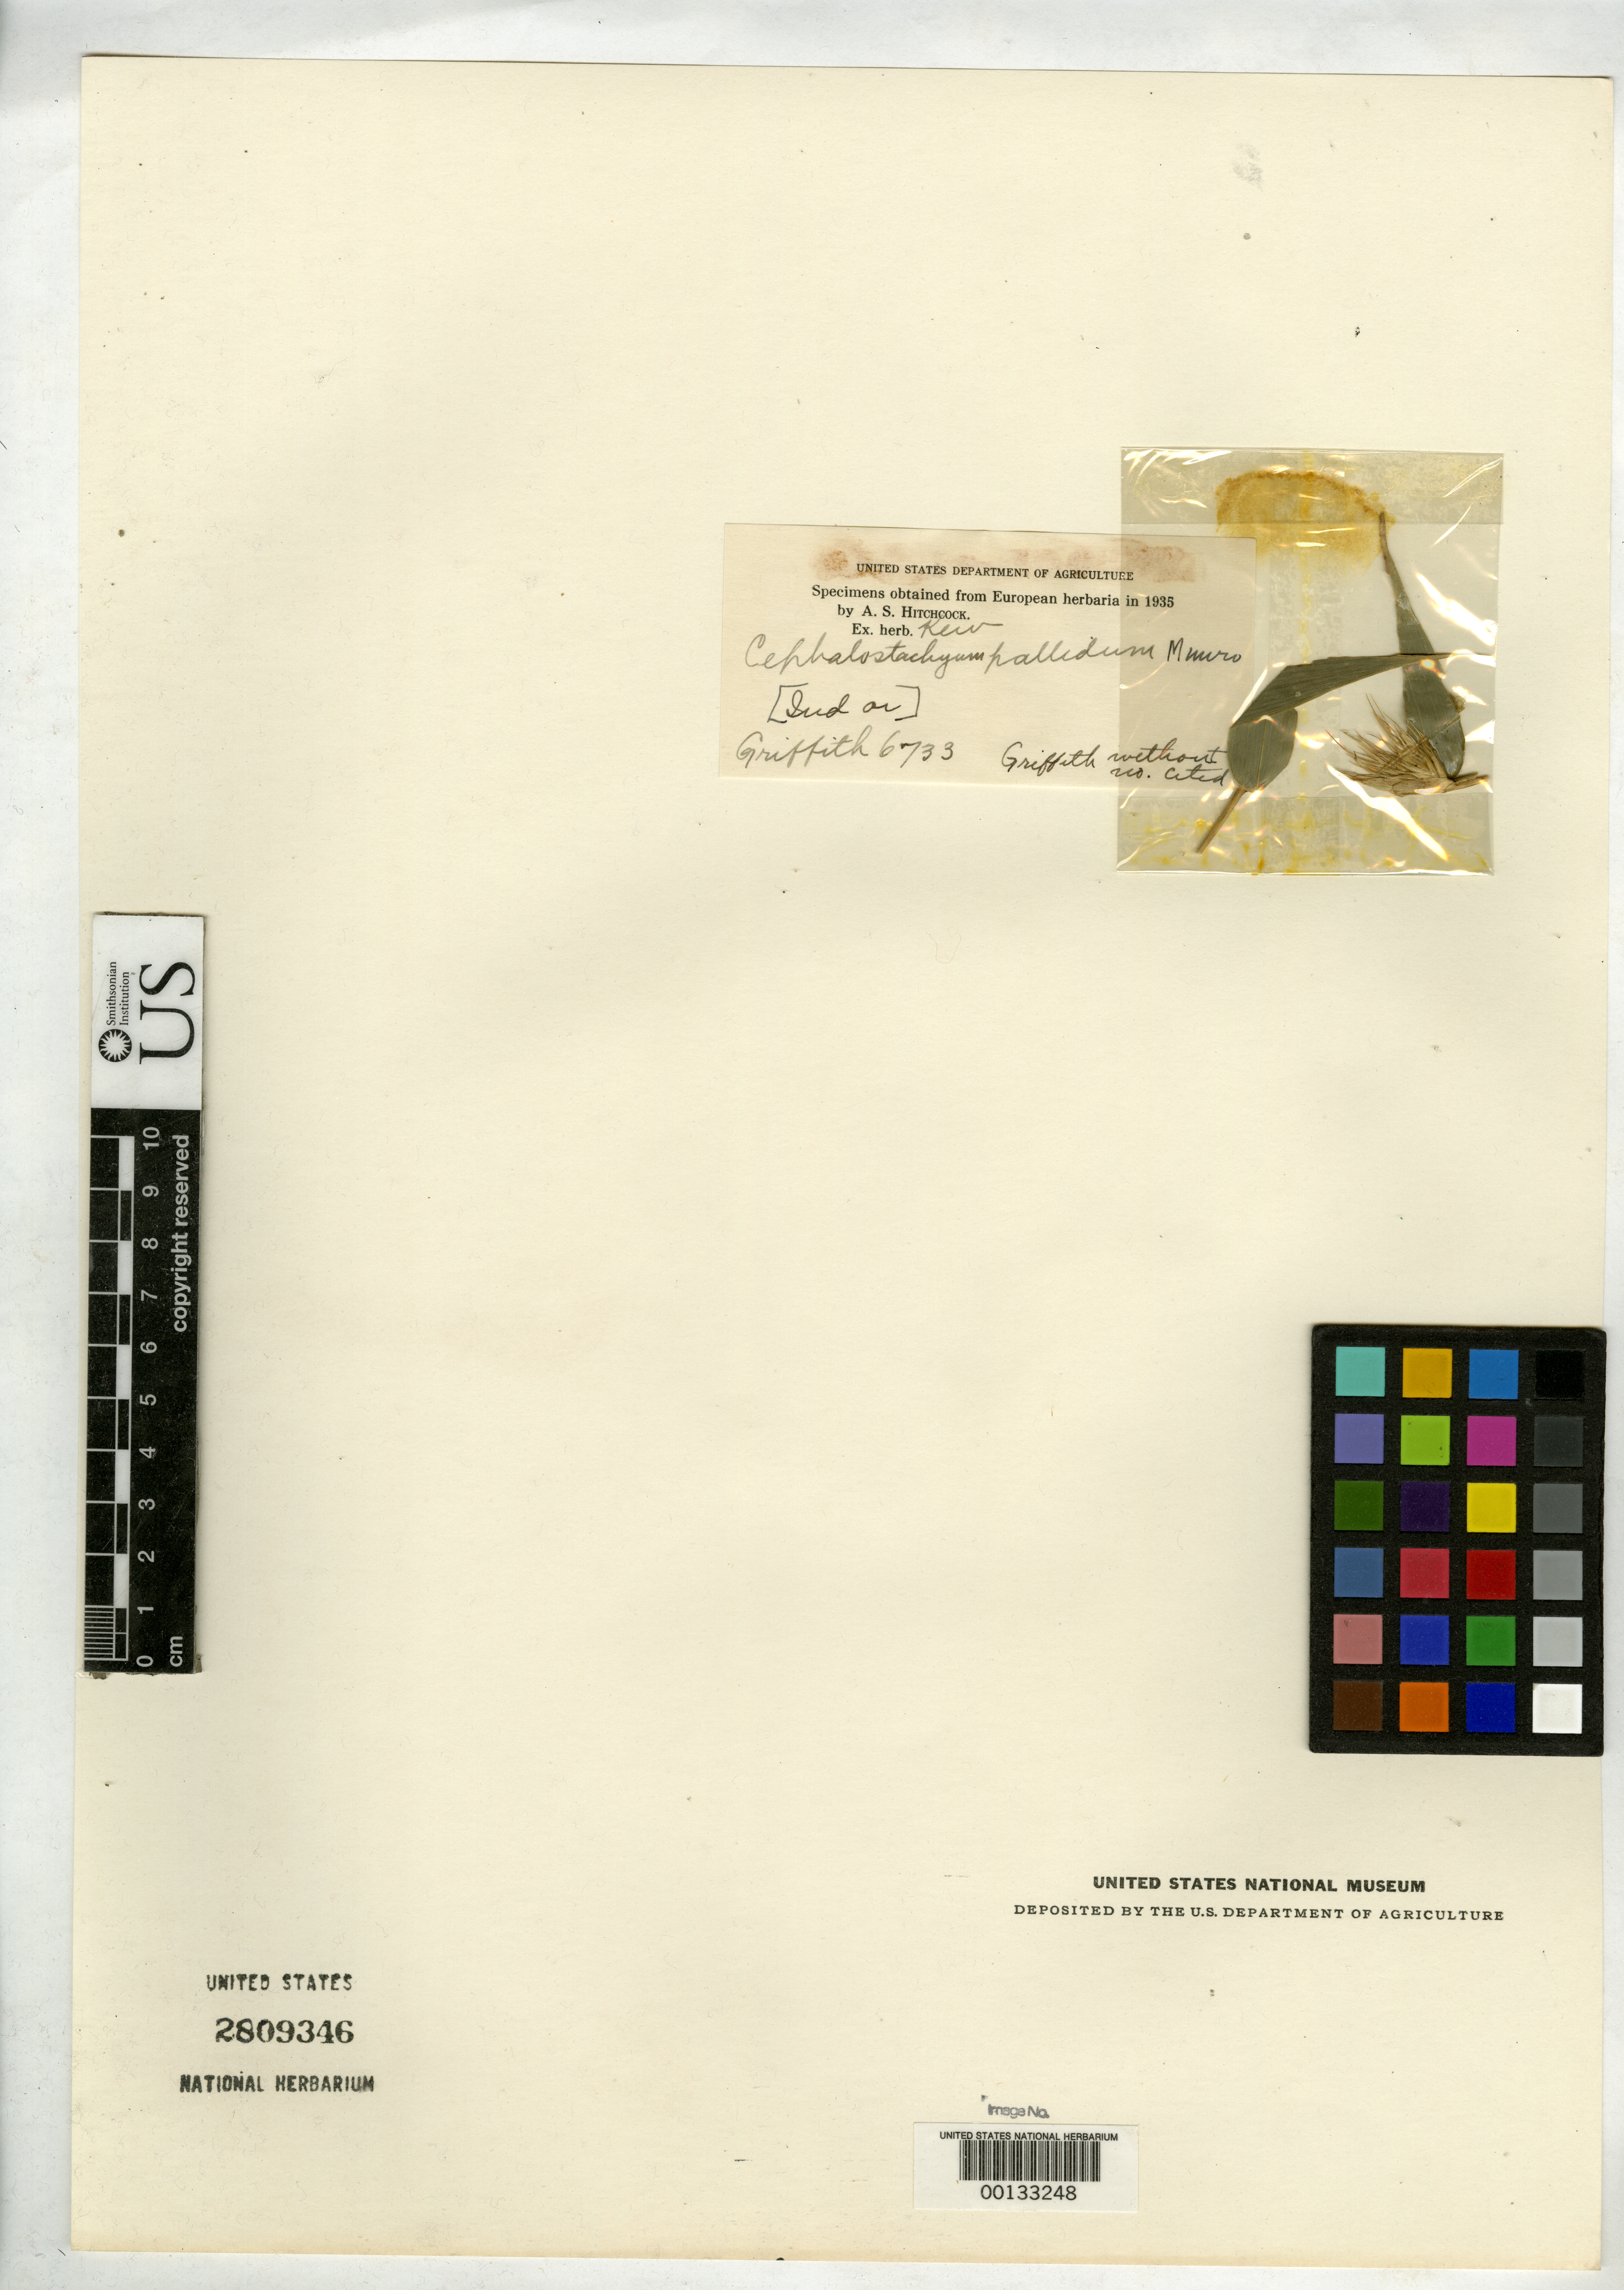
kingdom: Plantae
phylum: Tracheophyta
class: Liliopsida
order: Poales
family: Poaceae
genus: Cephalostachyum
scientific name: Cephalostachyum pallidum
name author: Munro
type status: Type Material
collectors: W. Griffith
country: India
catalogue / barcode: US 2809346